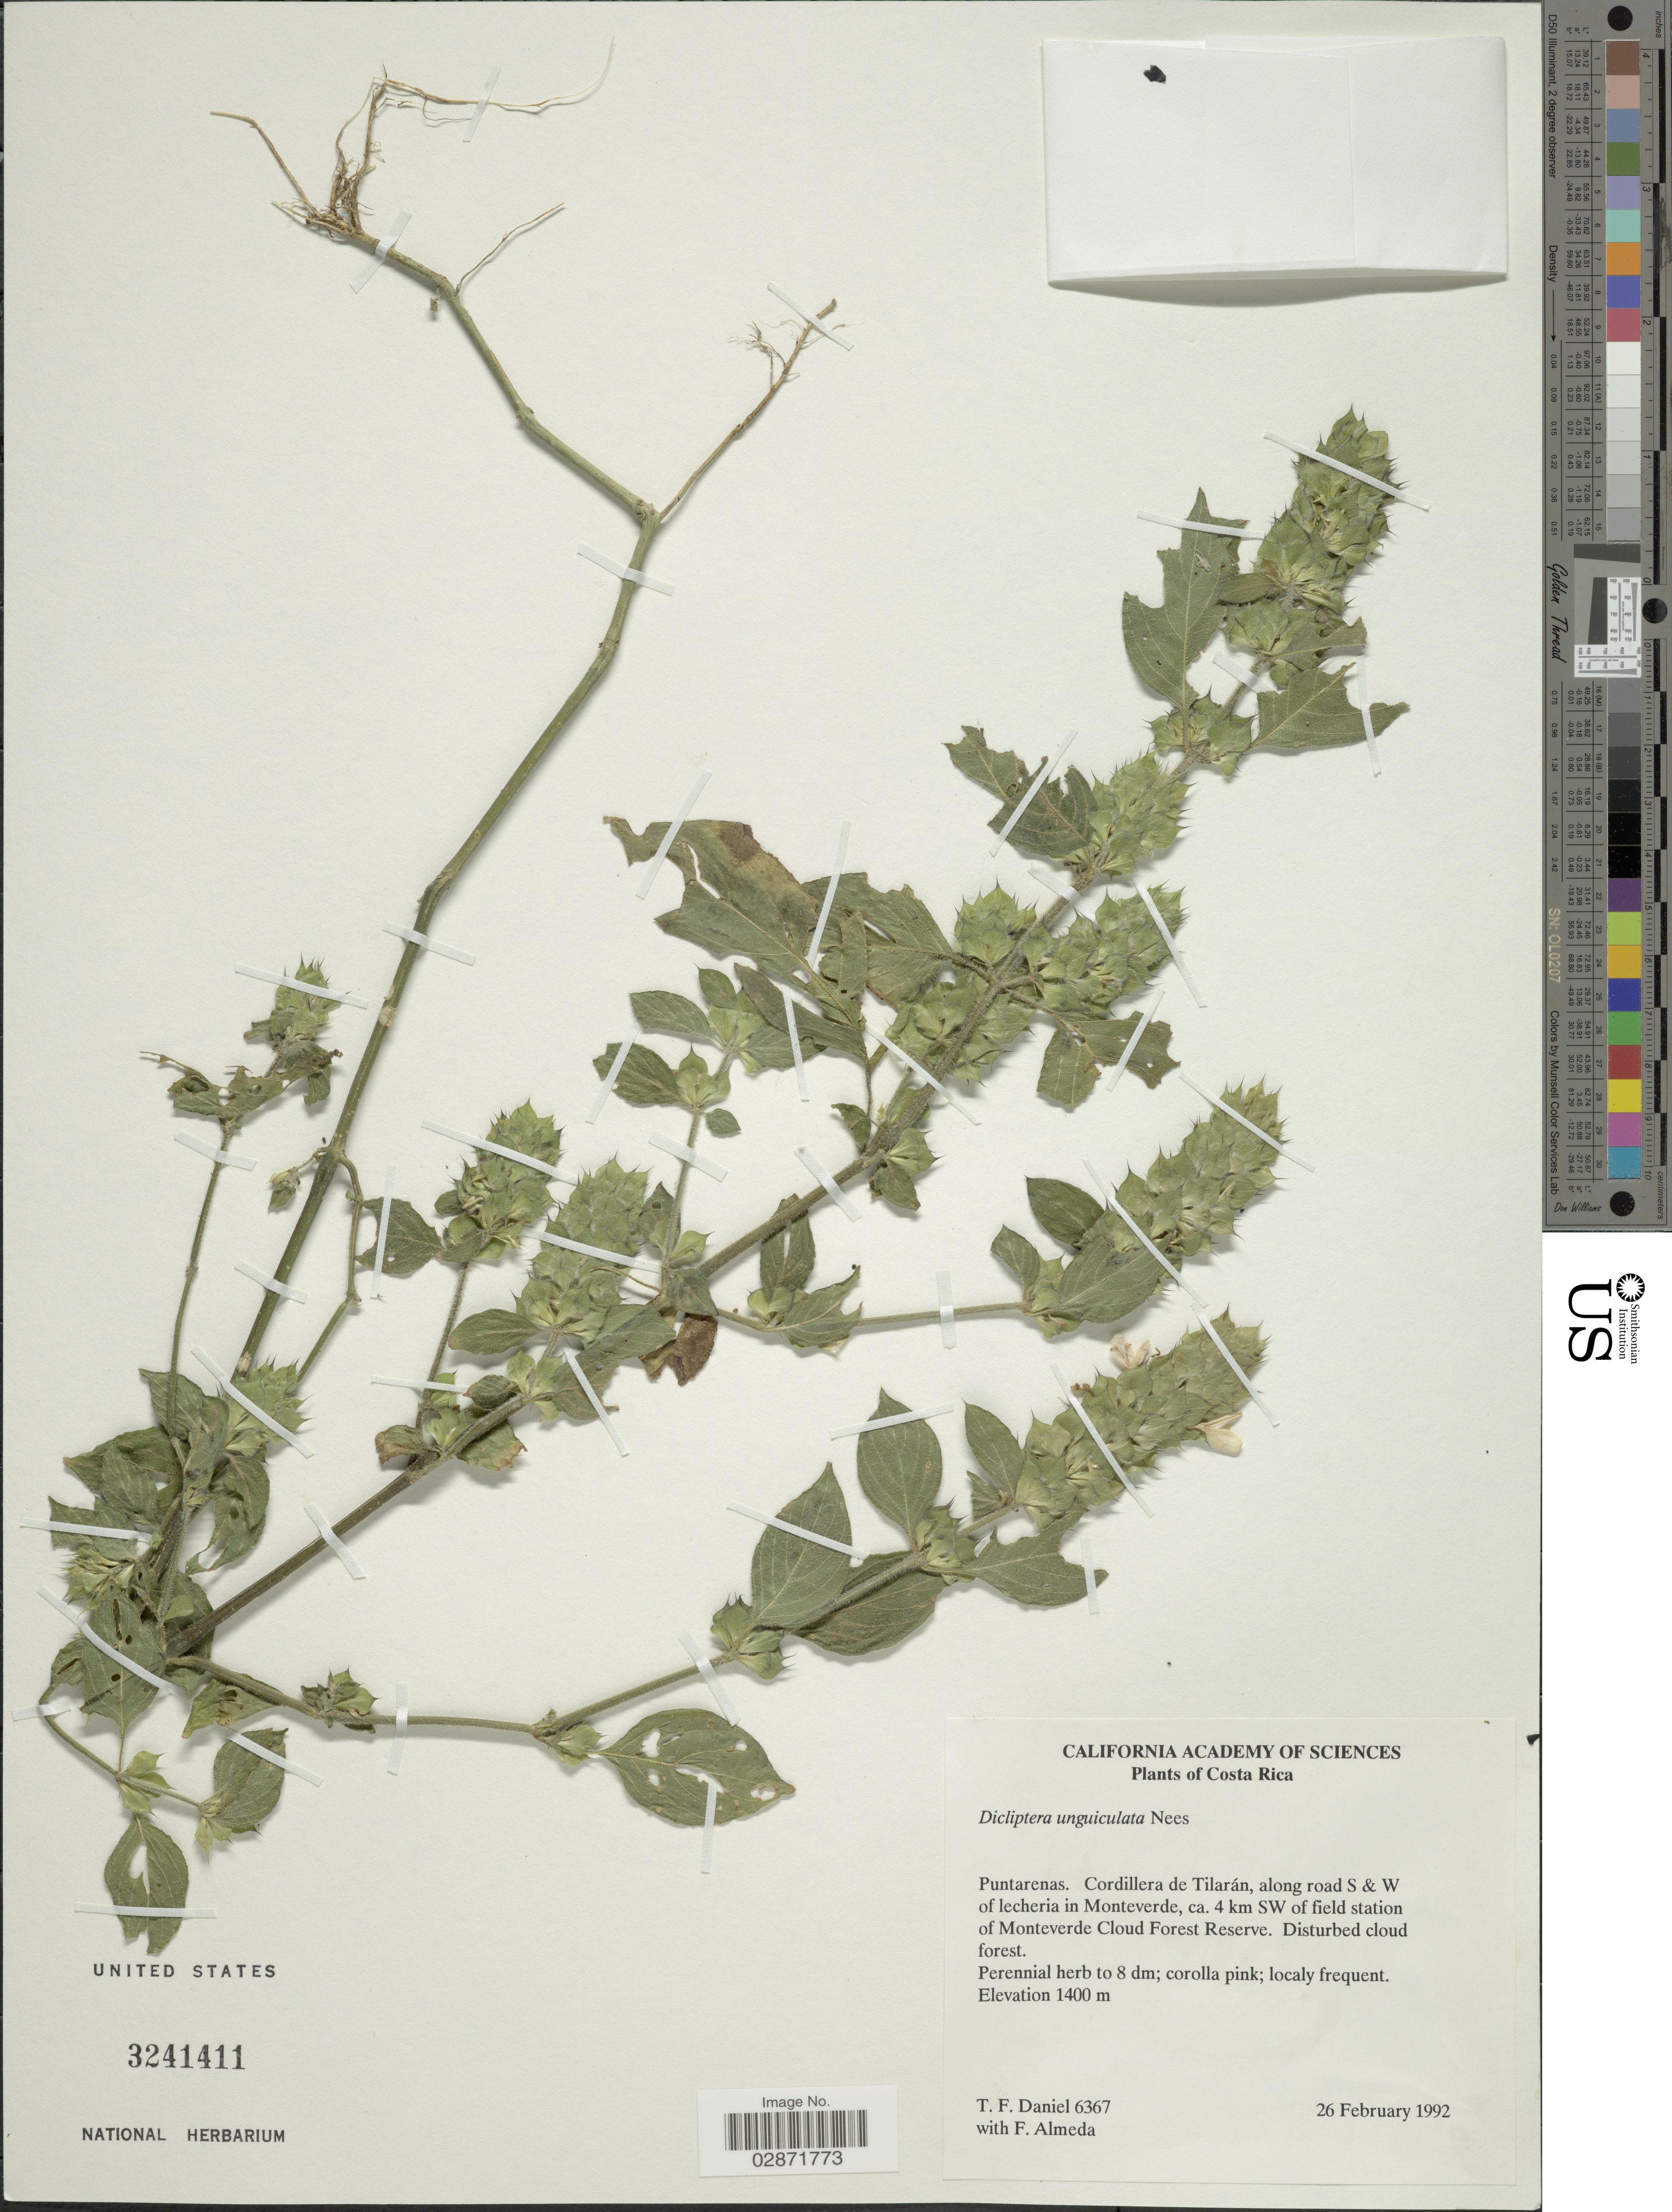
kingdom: Plantae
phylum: Tracheophyta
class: Magnoliopsida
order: Lamiales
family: Acanthaceae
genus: Dicliptera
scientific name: Dicliptera unguiculata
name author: Nees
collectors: T. F. Daniel & F. Almeda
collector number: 6367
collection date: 1992-02-26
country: Costa Rica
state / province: Puntarenas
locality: Cordillera de Tilarán, along road S & W of lecheria in Monteverde, ca. 4 km SW of field station of Monteverde Cloud Forest Reserve.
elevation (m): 1400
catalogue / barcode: US 3241411